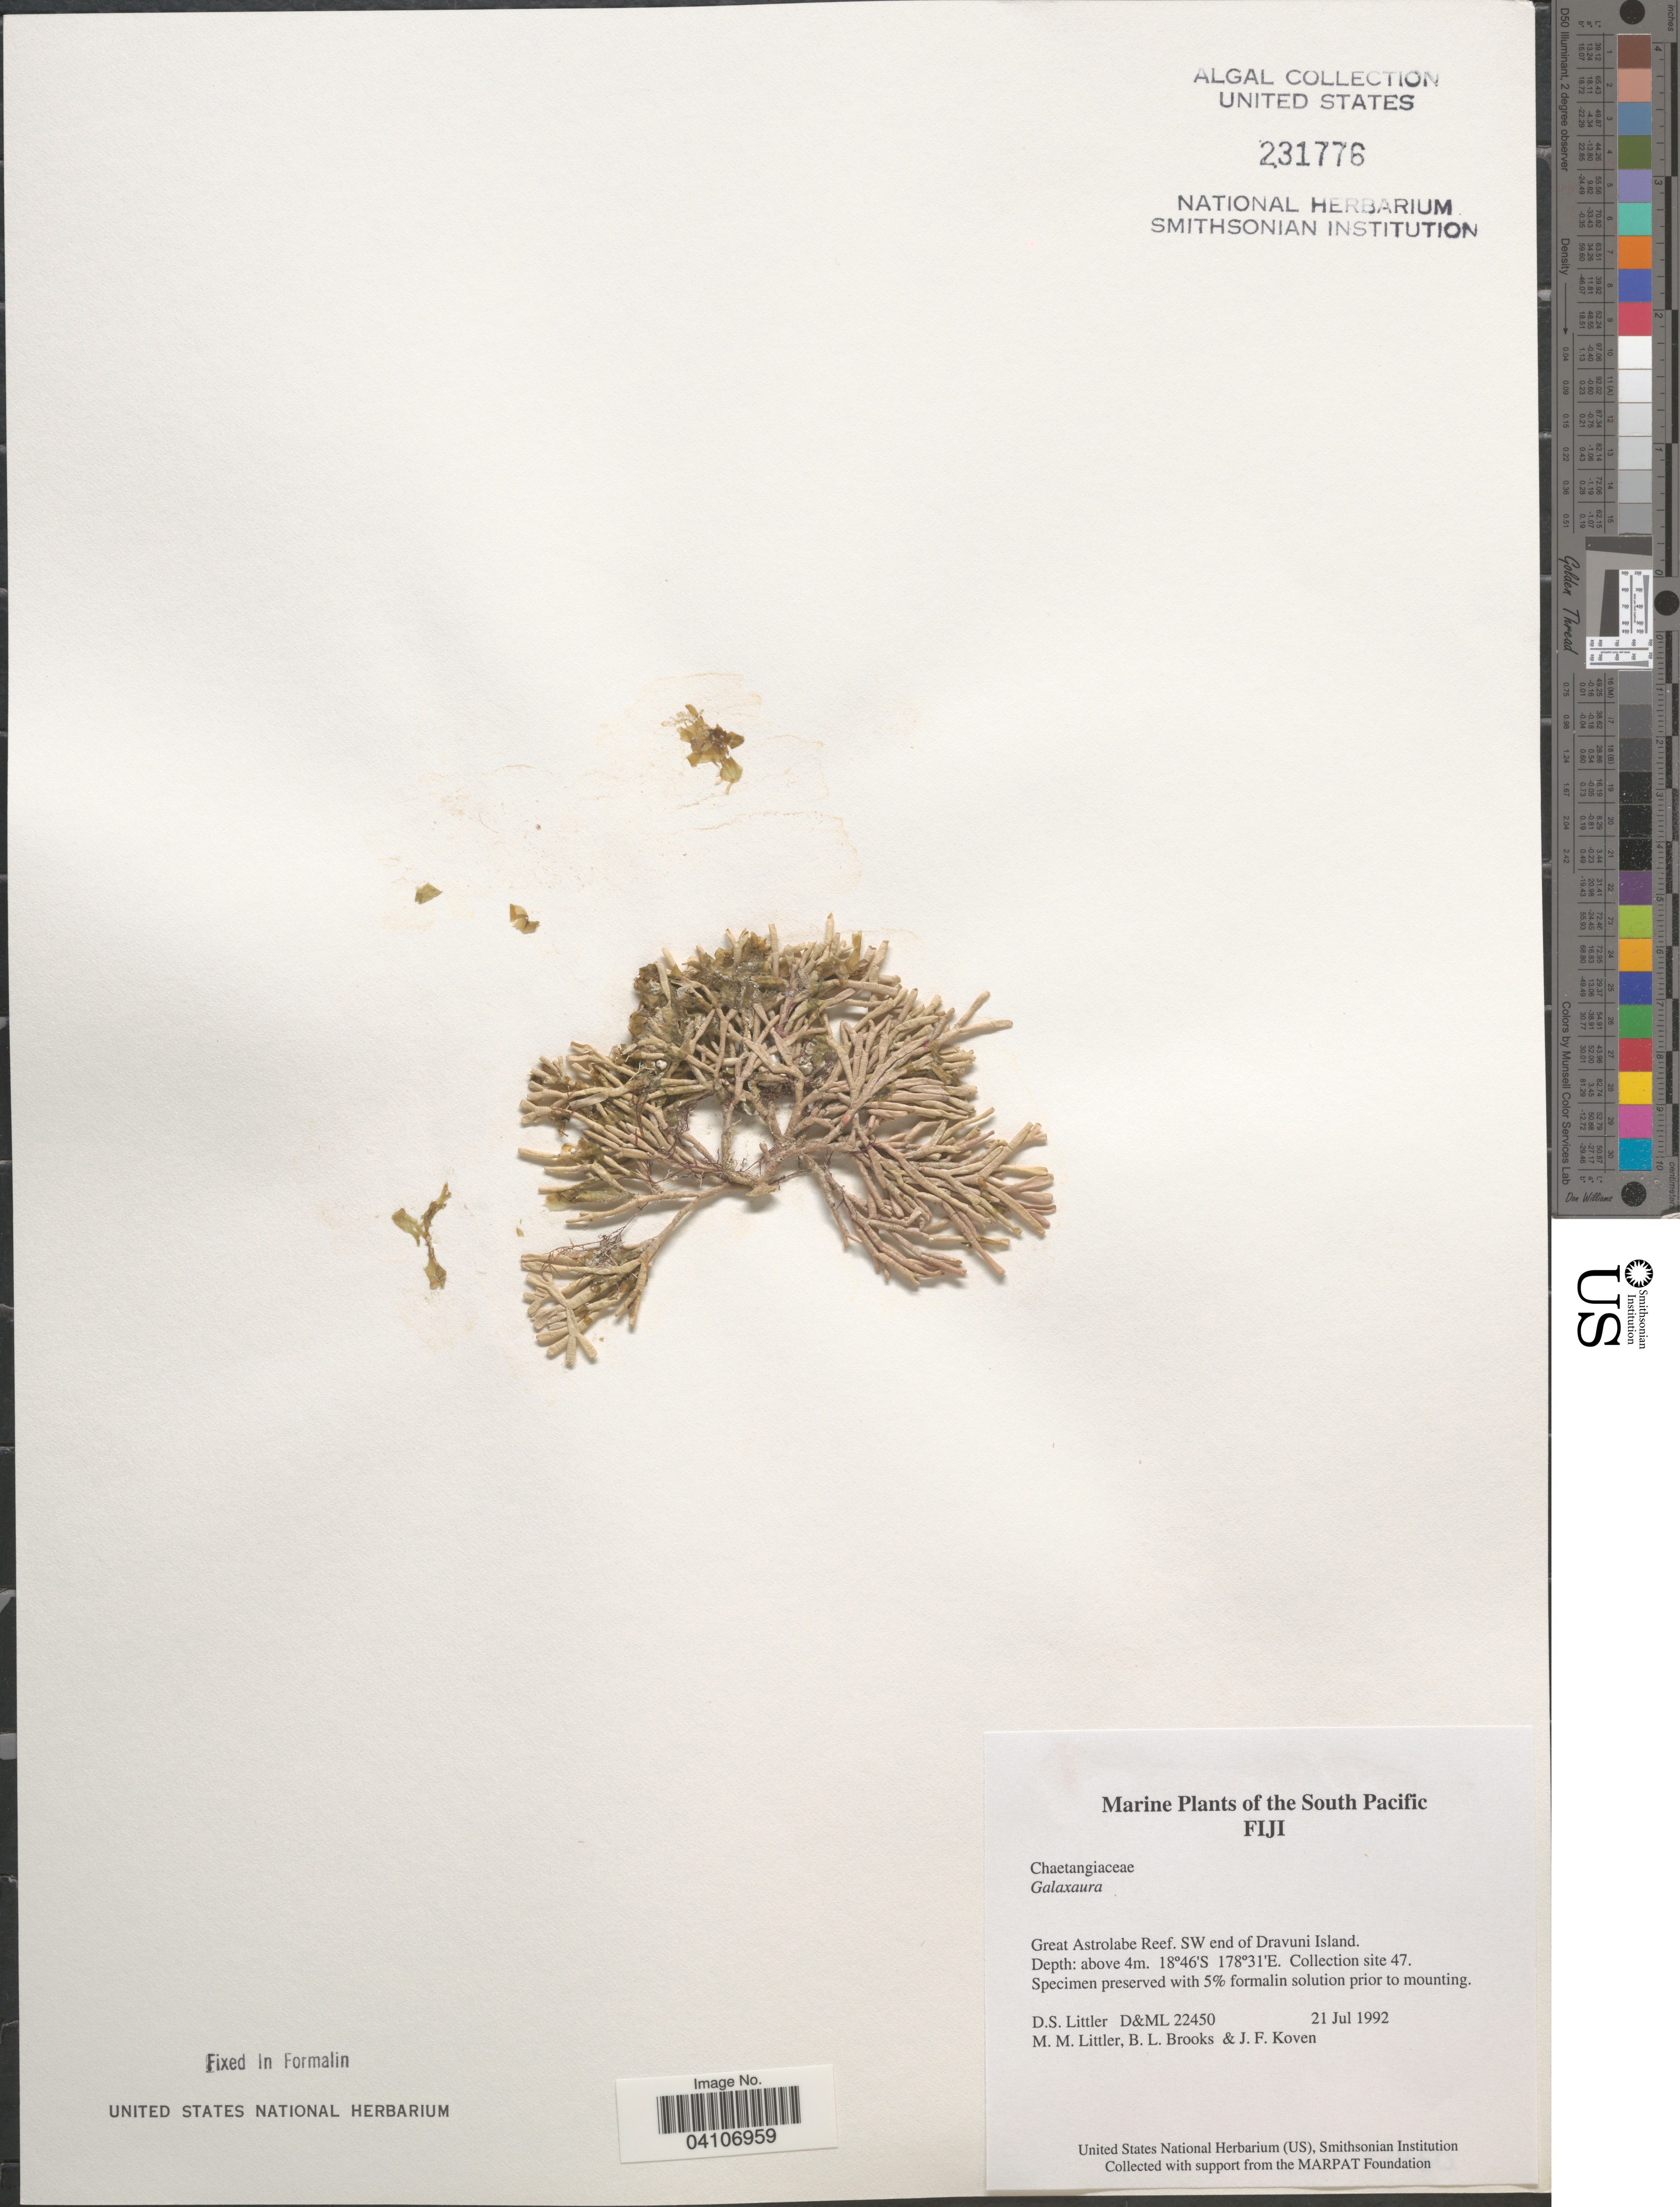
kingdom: Plantae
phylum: Rhodophyta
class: Florideophyceae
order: Nemaliales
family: Galaxauraceae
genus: Galaxaura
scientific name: Galaxaura sp.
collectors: D. S. Littler, B. Brooks & J. Koven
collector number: D&ML22450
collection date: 1992-07-21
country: Fiji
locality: Great Astrolabe Reef. SW end of Dravuni Island. Collection site 47.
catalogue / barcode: US 231776